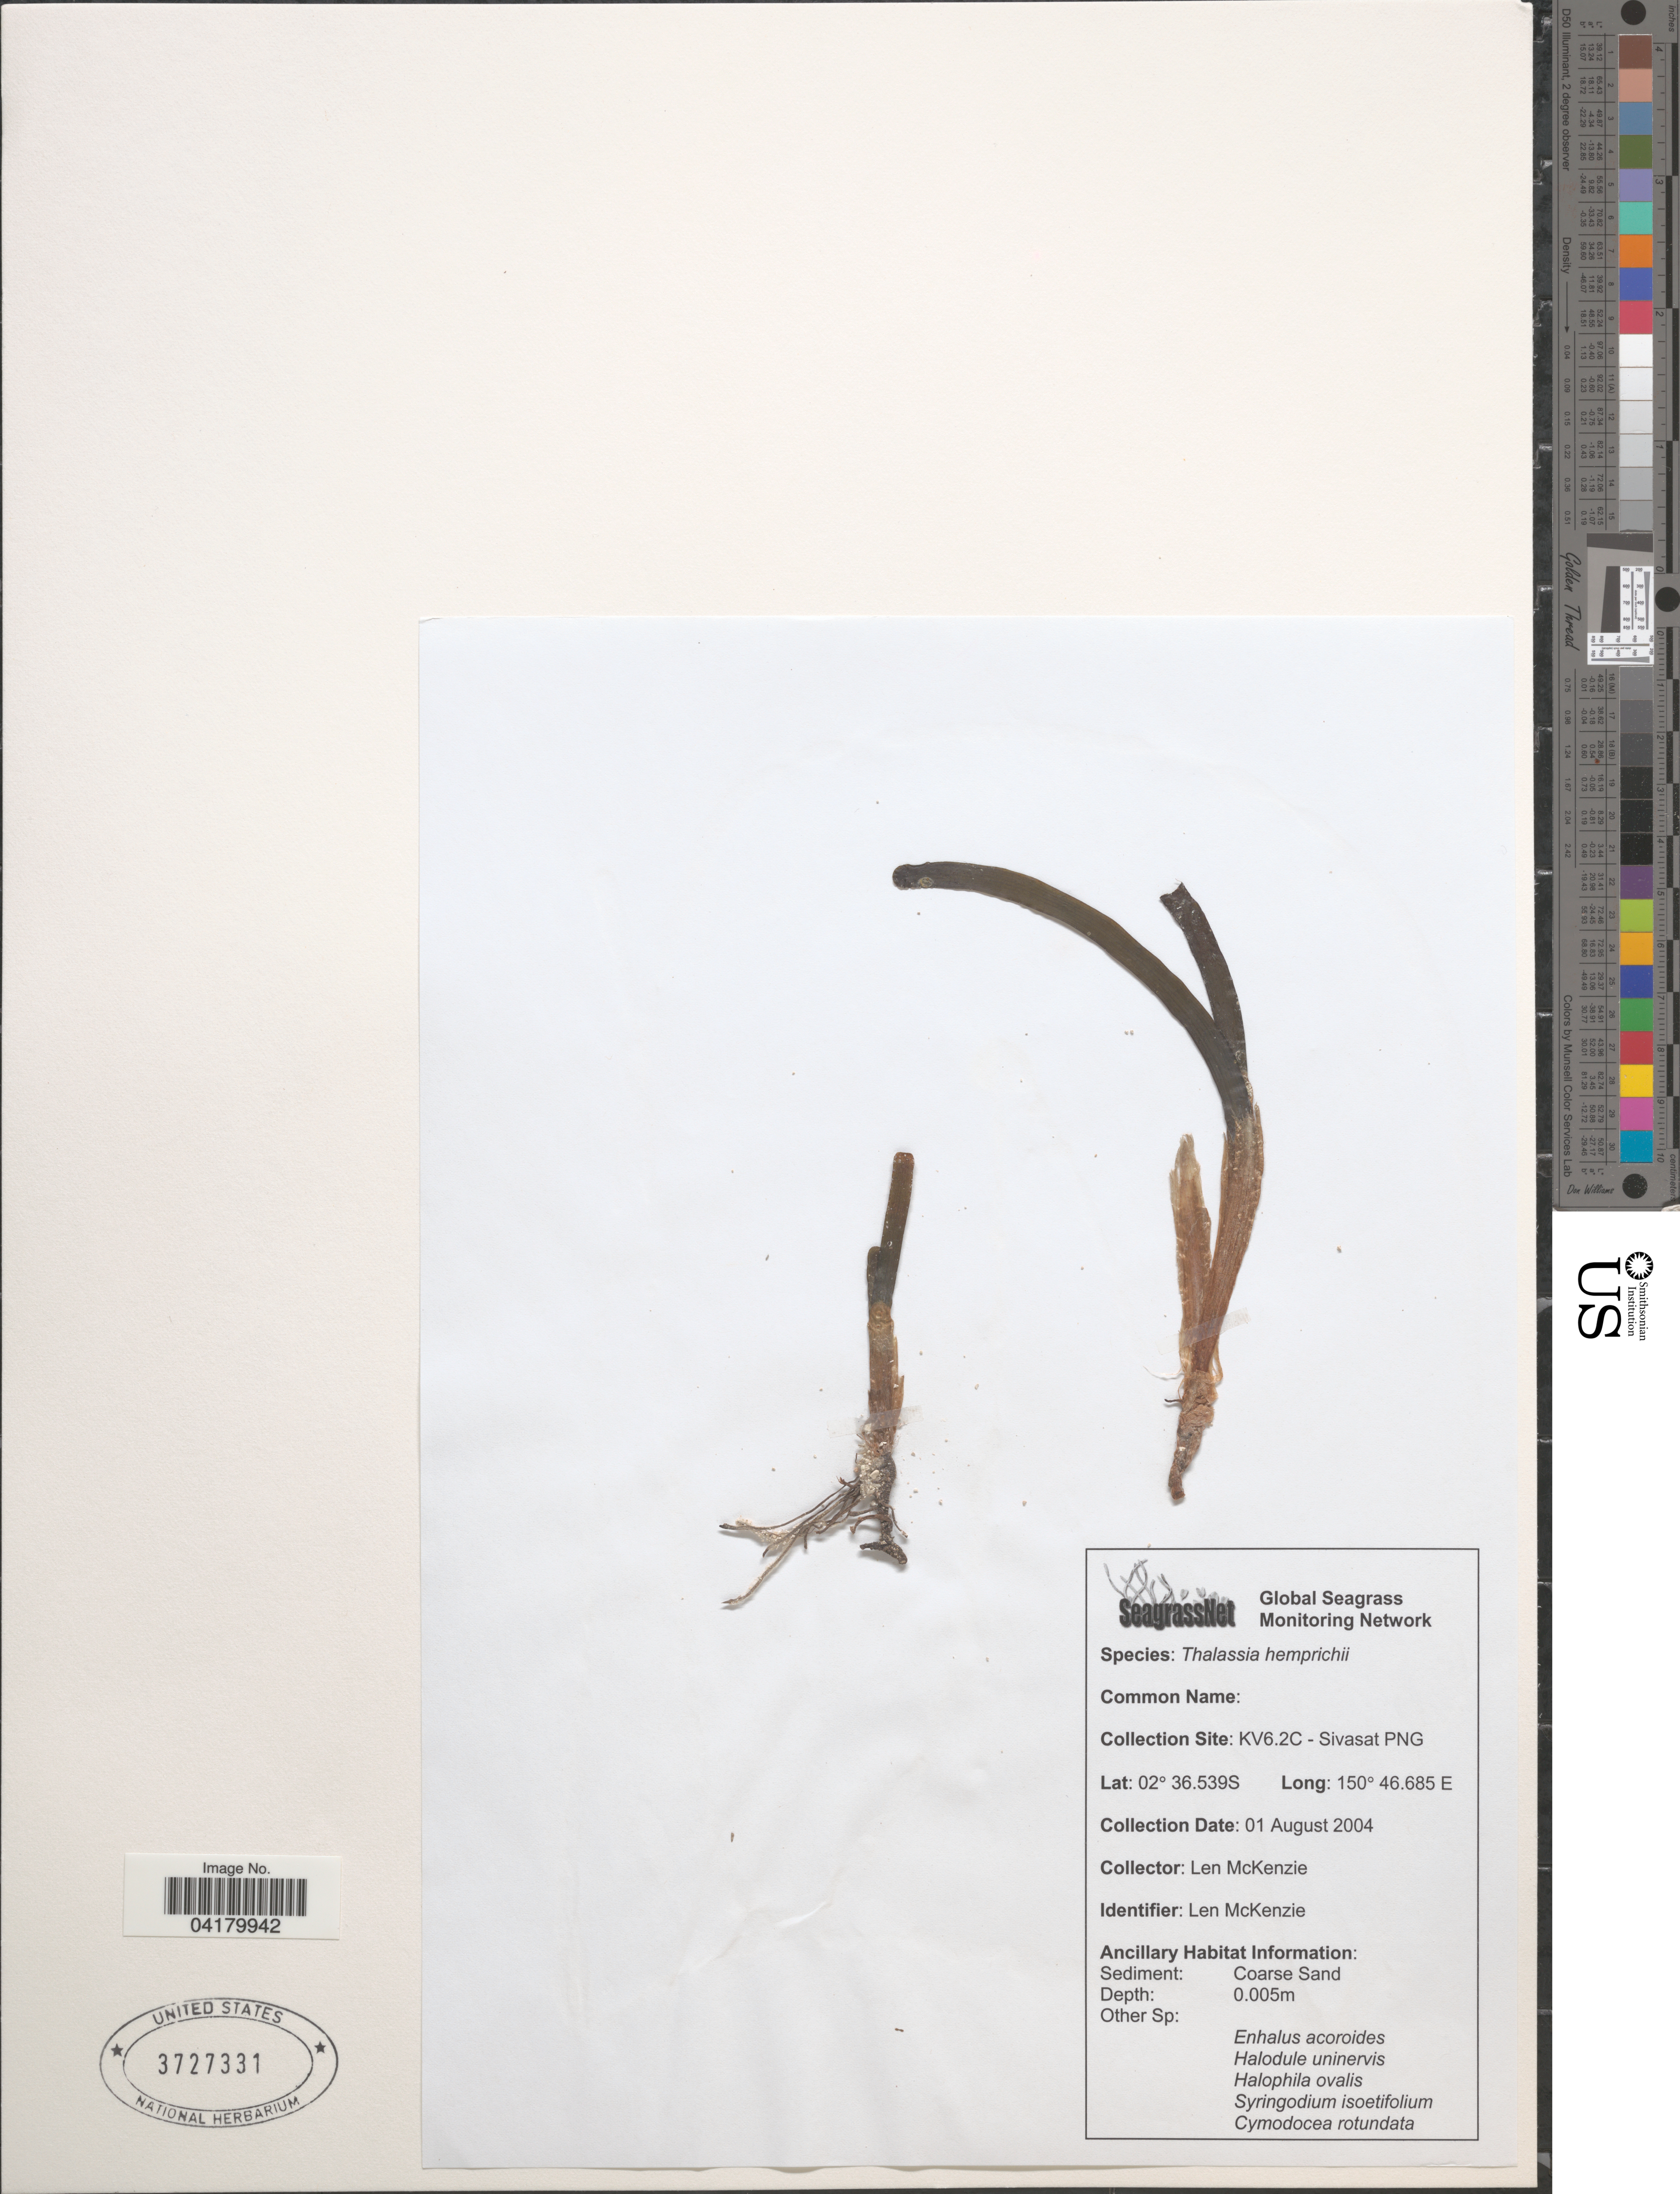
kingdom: Plantae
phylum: Tracheophyta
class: Liliopsida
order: Alismatales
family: Hydrocharitaceae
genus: Thalassia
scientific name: Thalassia hemprichii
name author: Asch.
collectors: L. McKenzie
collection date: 2004-08-01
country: Papua New Guinea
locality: Collection Site: KV6.2C - Sivasat PNG.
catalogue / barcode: US 3727331